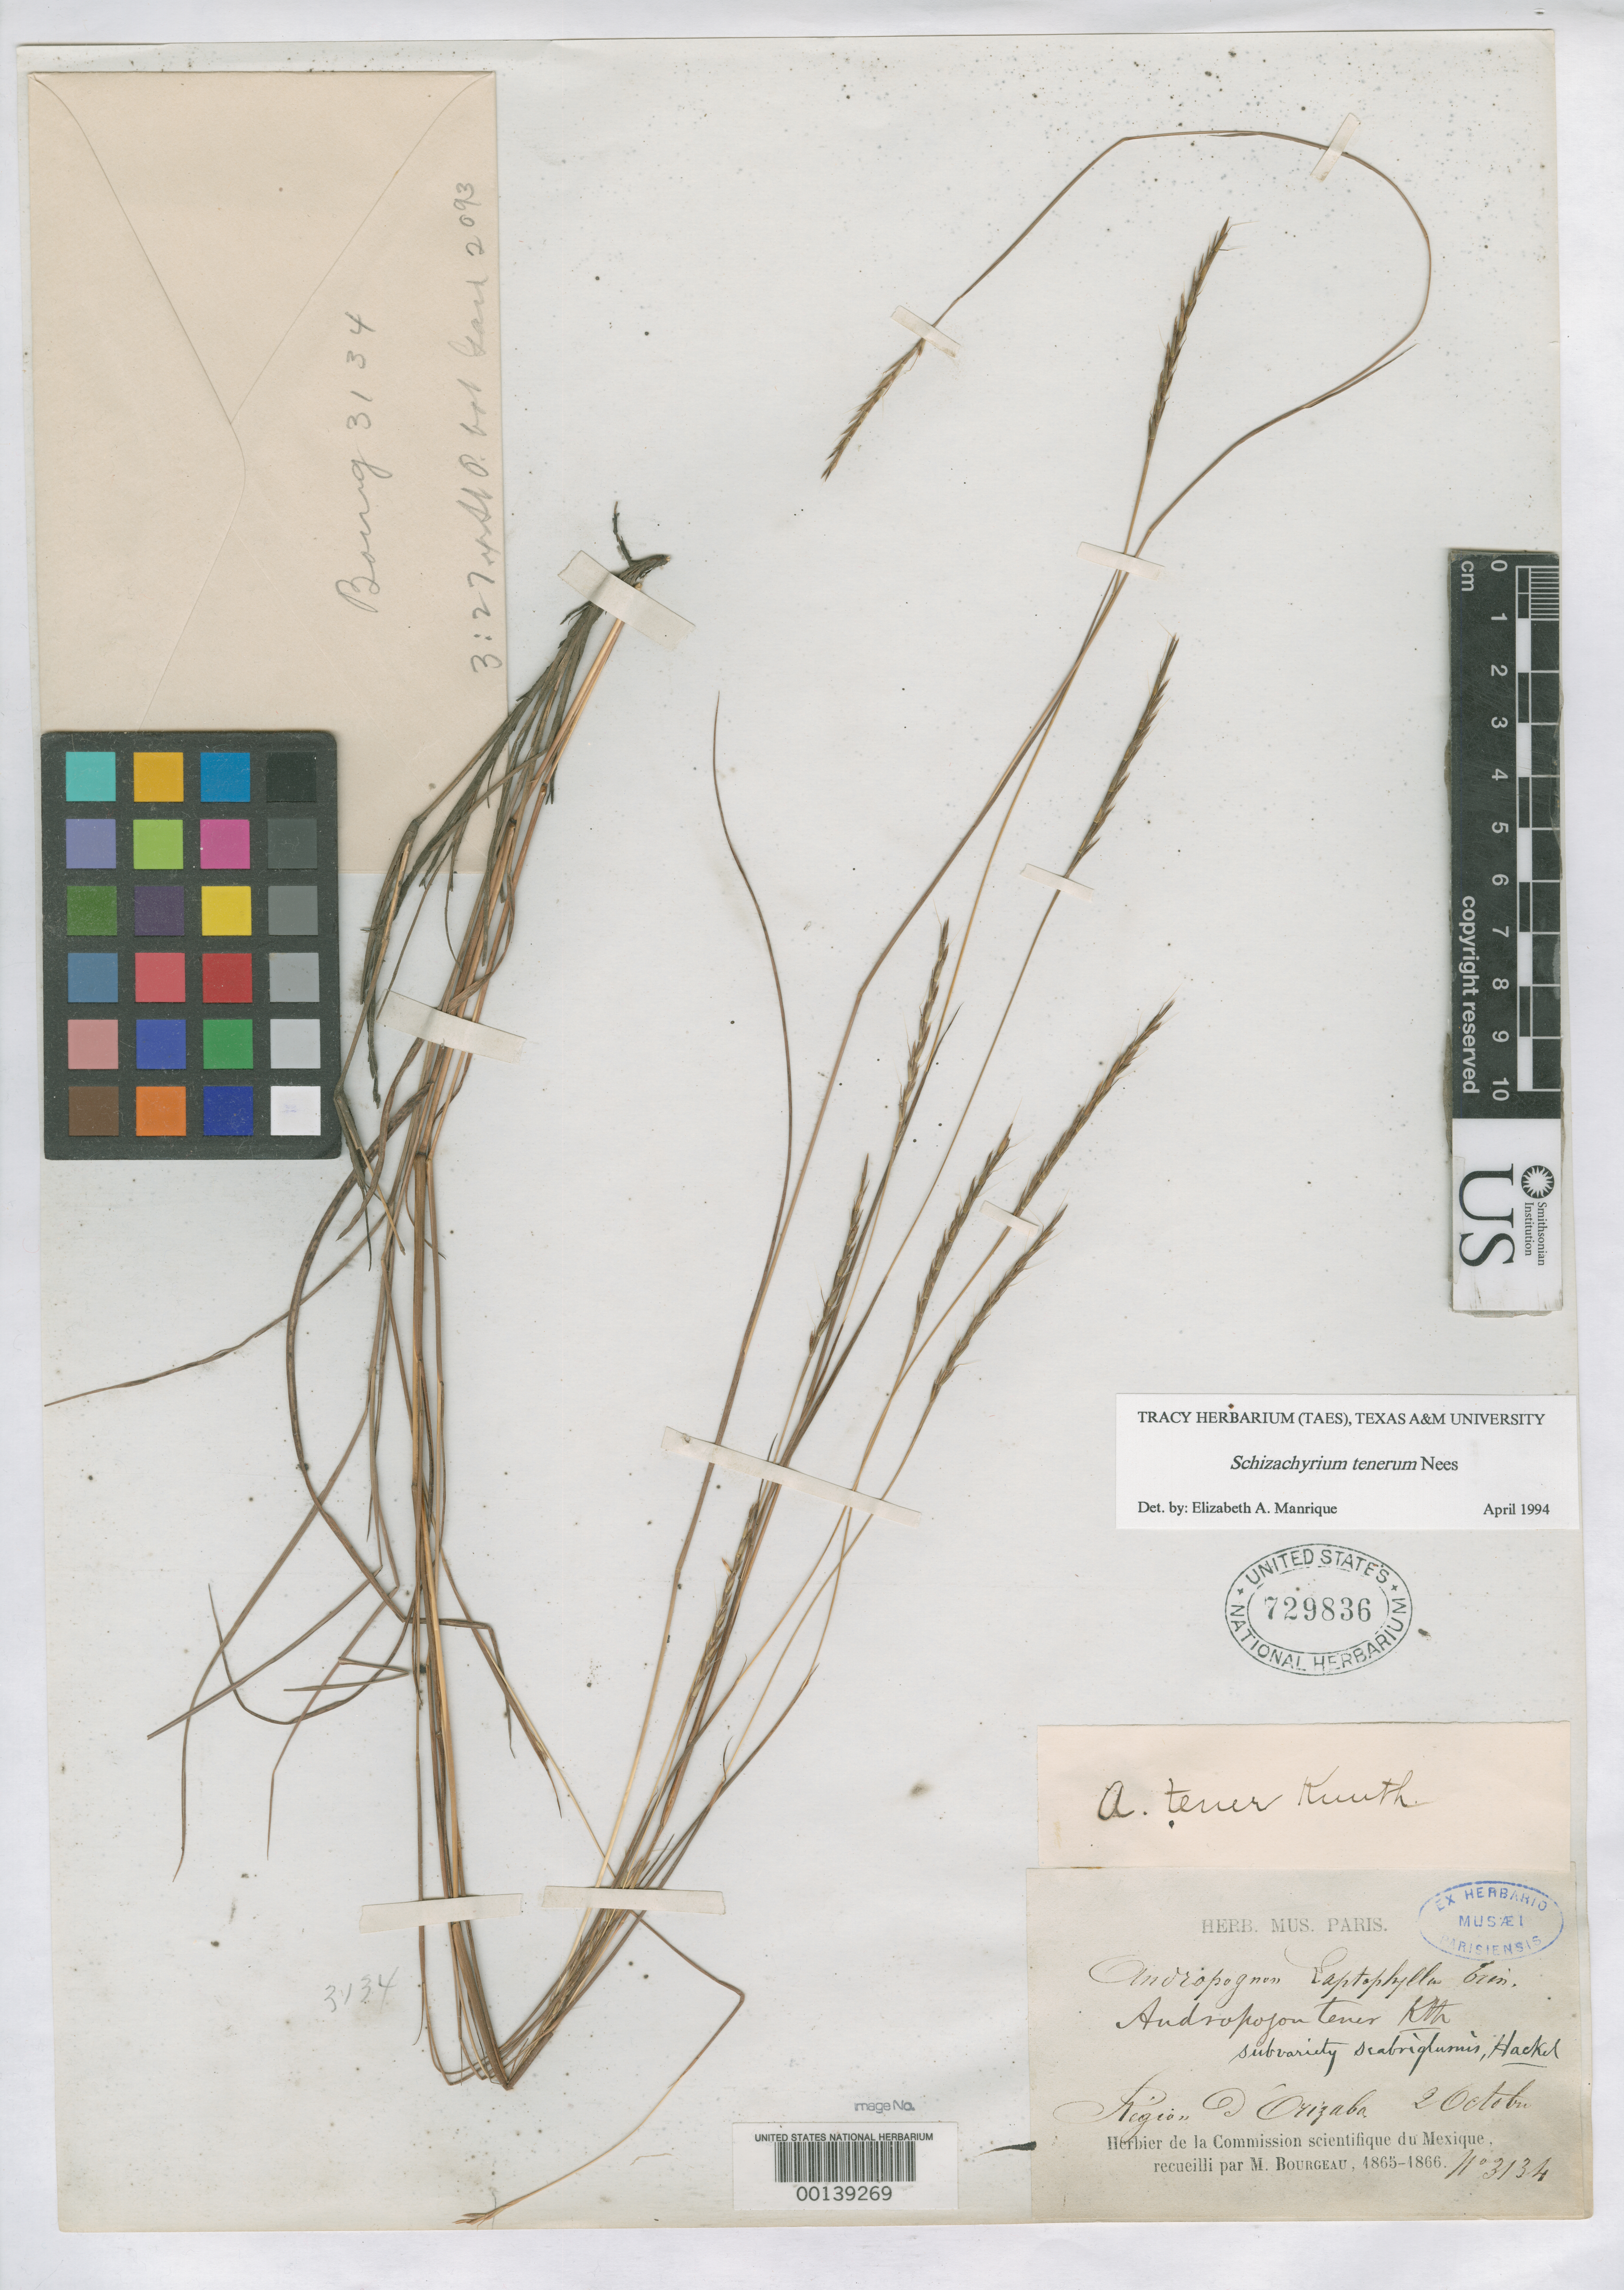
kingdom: Plantae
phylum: Tracheophyta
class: Liliopsida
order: Poales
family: Poaceae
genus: Andropogon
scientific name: Andropogon tener subvar. scabriglumis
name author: Hack. in A. DC.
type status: Isotype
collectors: E. Bourgeau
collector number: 3134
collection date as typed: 02 Oct 1865 or 02 Oct 1866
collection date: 1865-10-02 or 1866-10-02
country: Mexico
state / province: Veracruz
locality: Orizaba region.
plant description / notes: Additional (fragmentary ex herb. Paris) material of this type collection is mounted on a sheet with the type of Andropogon lolioides Fourn.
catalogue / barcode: US 729836